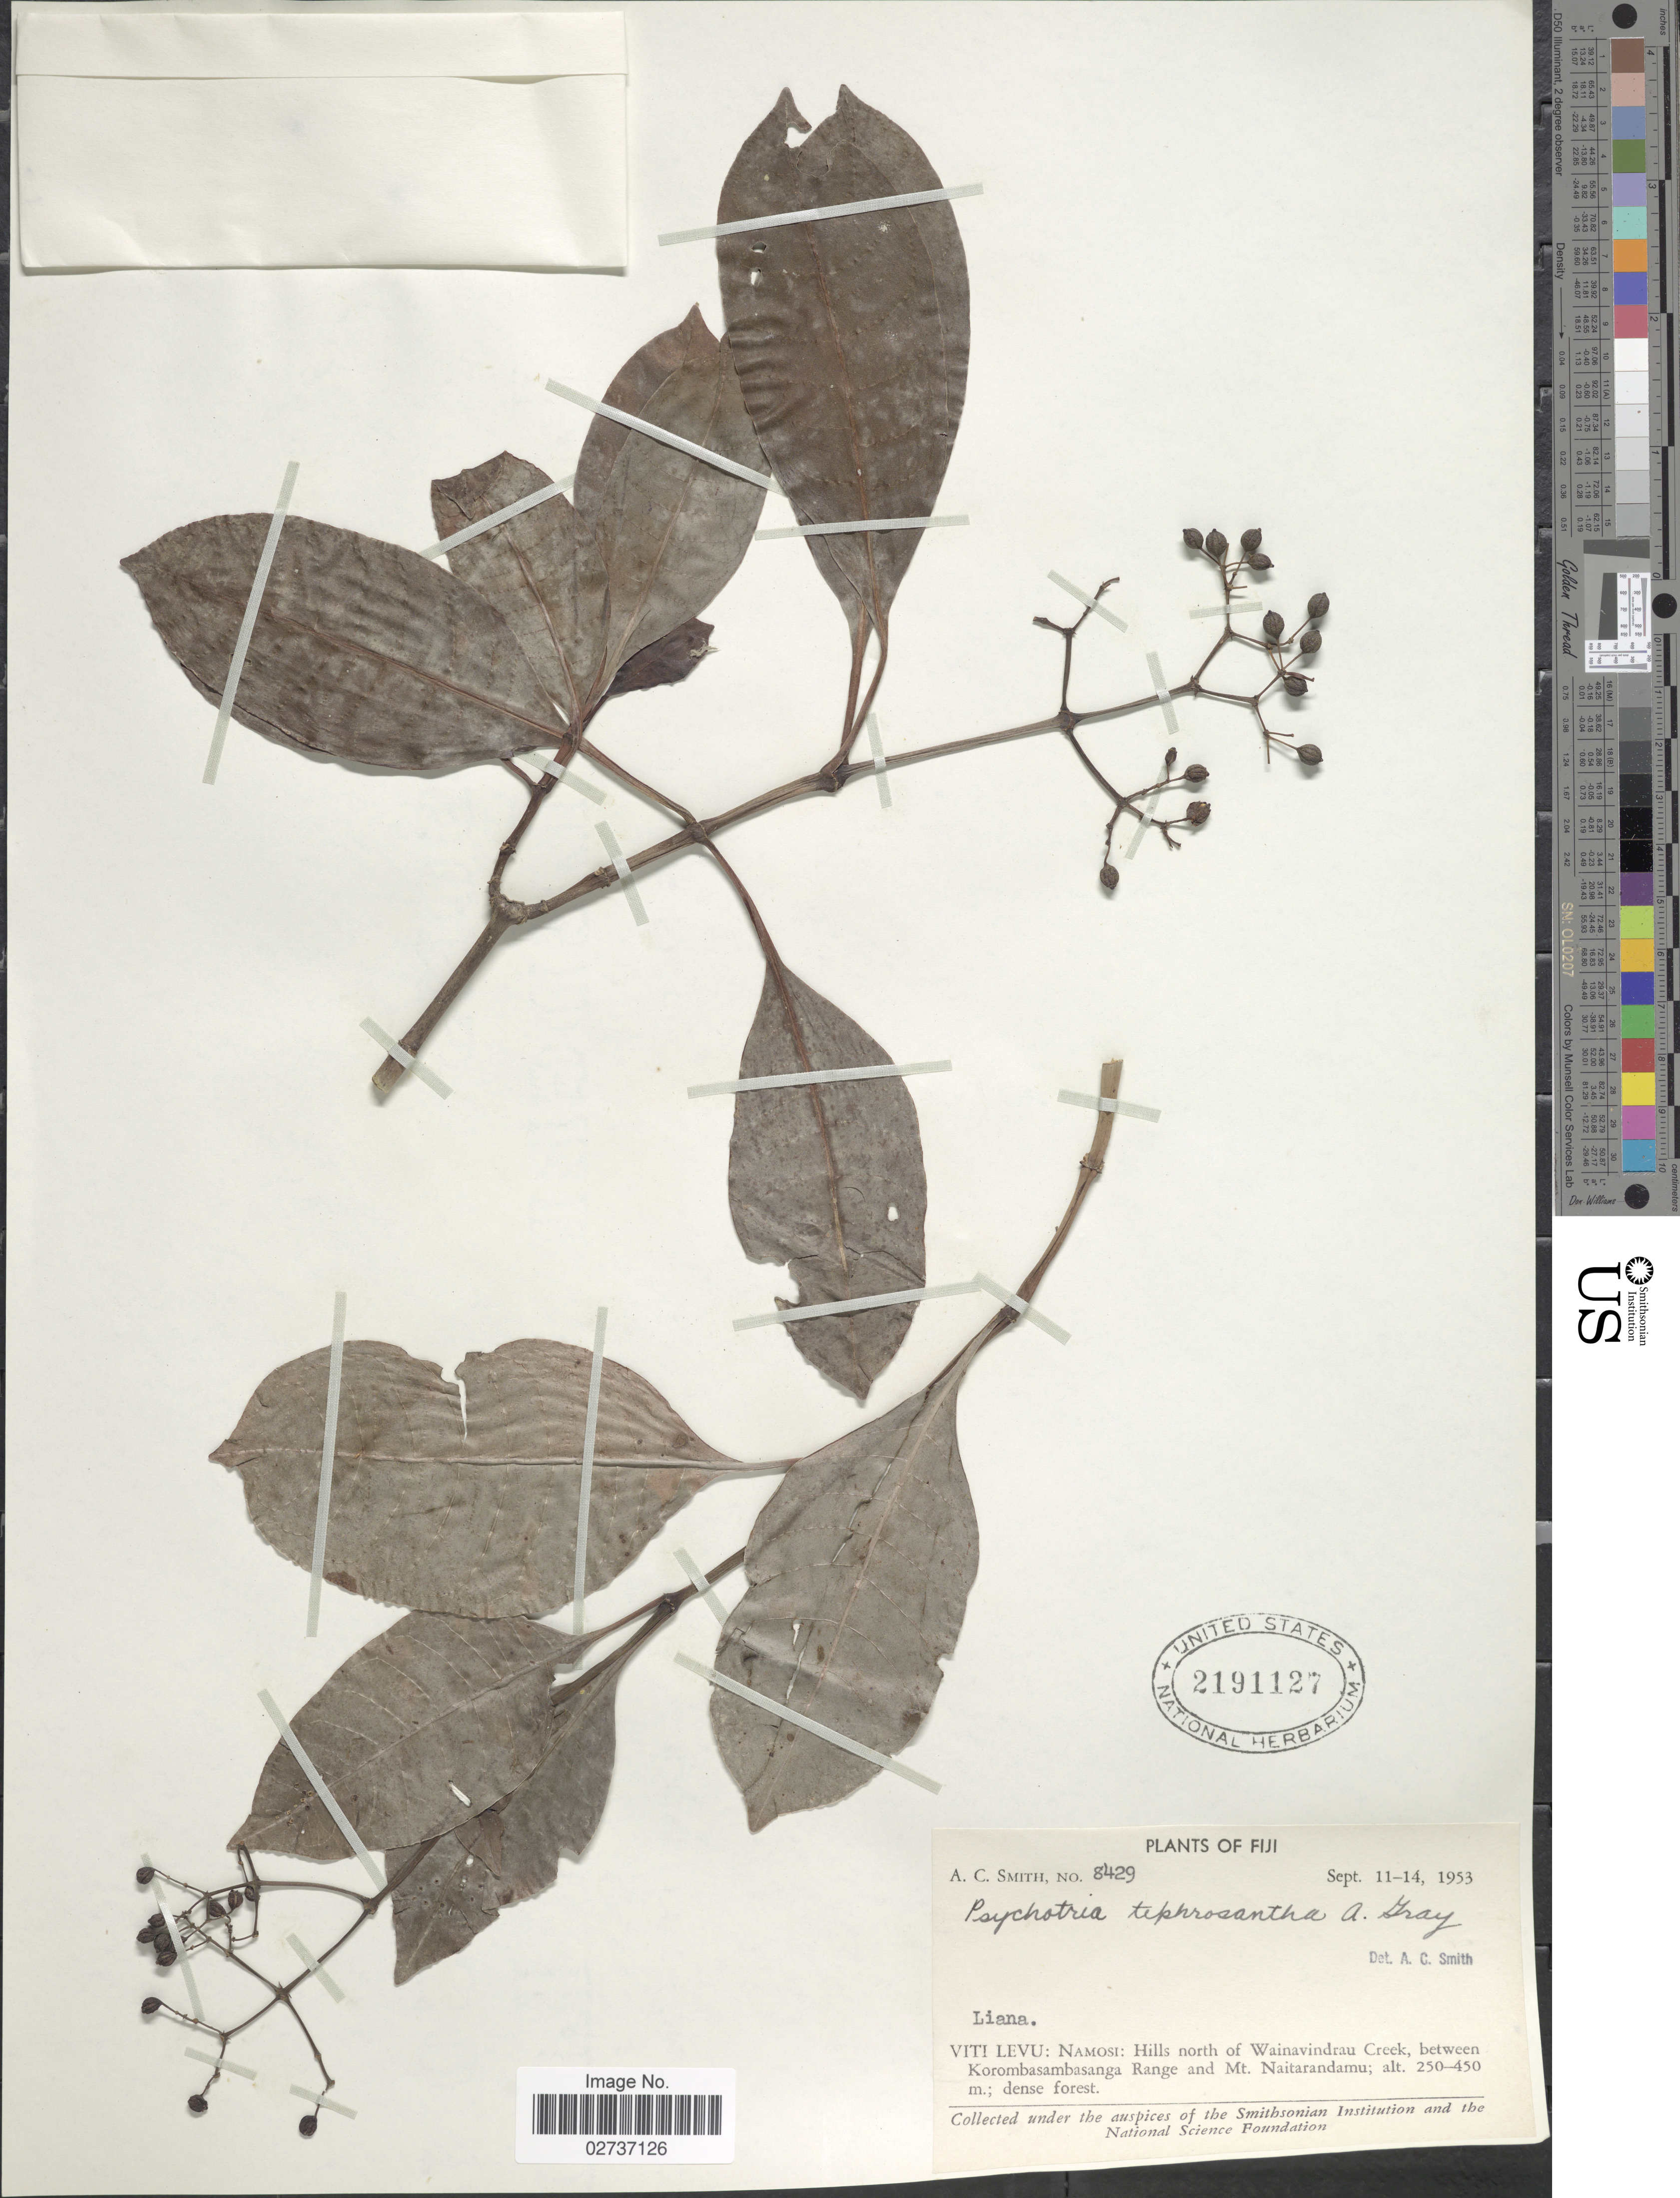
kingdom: Plantae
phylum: Tracheophyta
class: Magnoliopsida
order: Gentianales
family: Rubiaceae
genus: Psychotria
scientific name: Psychotria tephrosantha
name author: A. Gray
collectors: A. C. Smith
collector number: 8429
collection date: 1953-09-11/1953-09-14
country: Fiji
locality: Viti Levu: Namosi: Hills north of Wainavindrau Creek, between Korombasambasanga Range and Mt. Naitarandamu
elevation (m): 250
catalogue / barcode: US 2191127